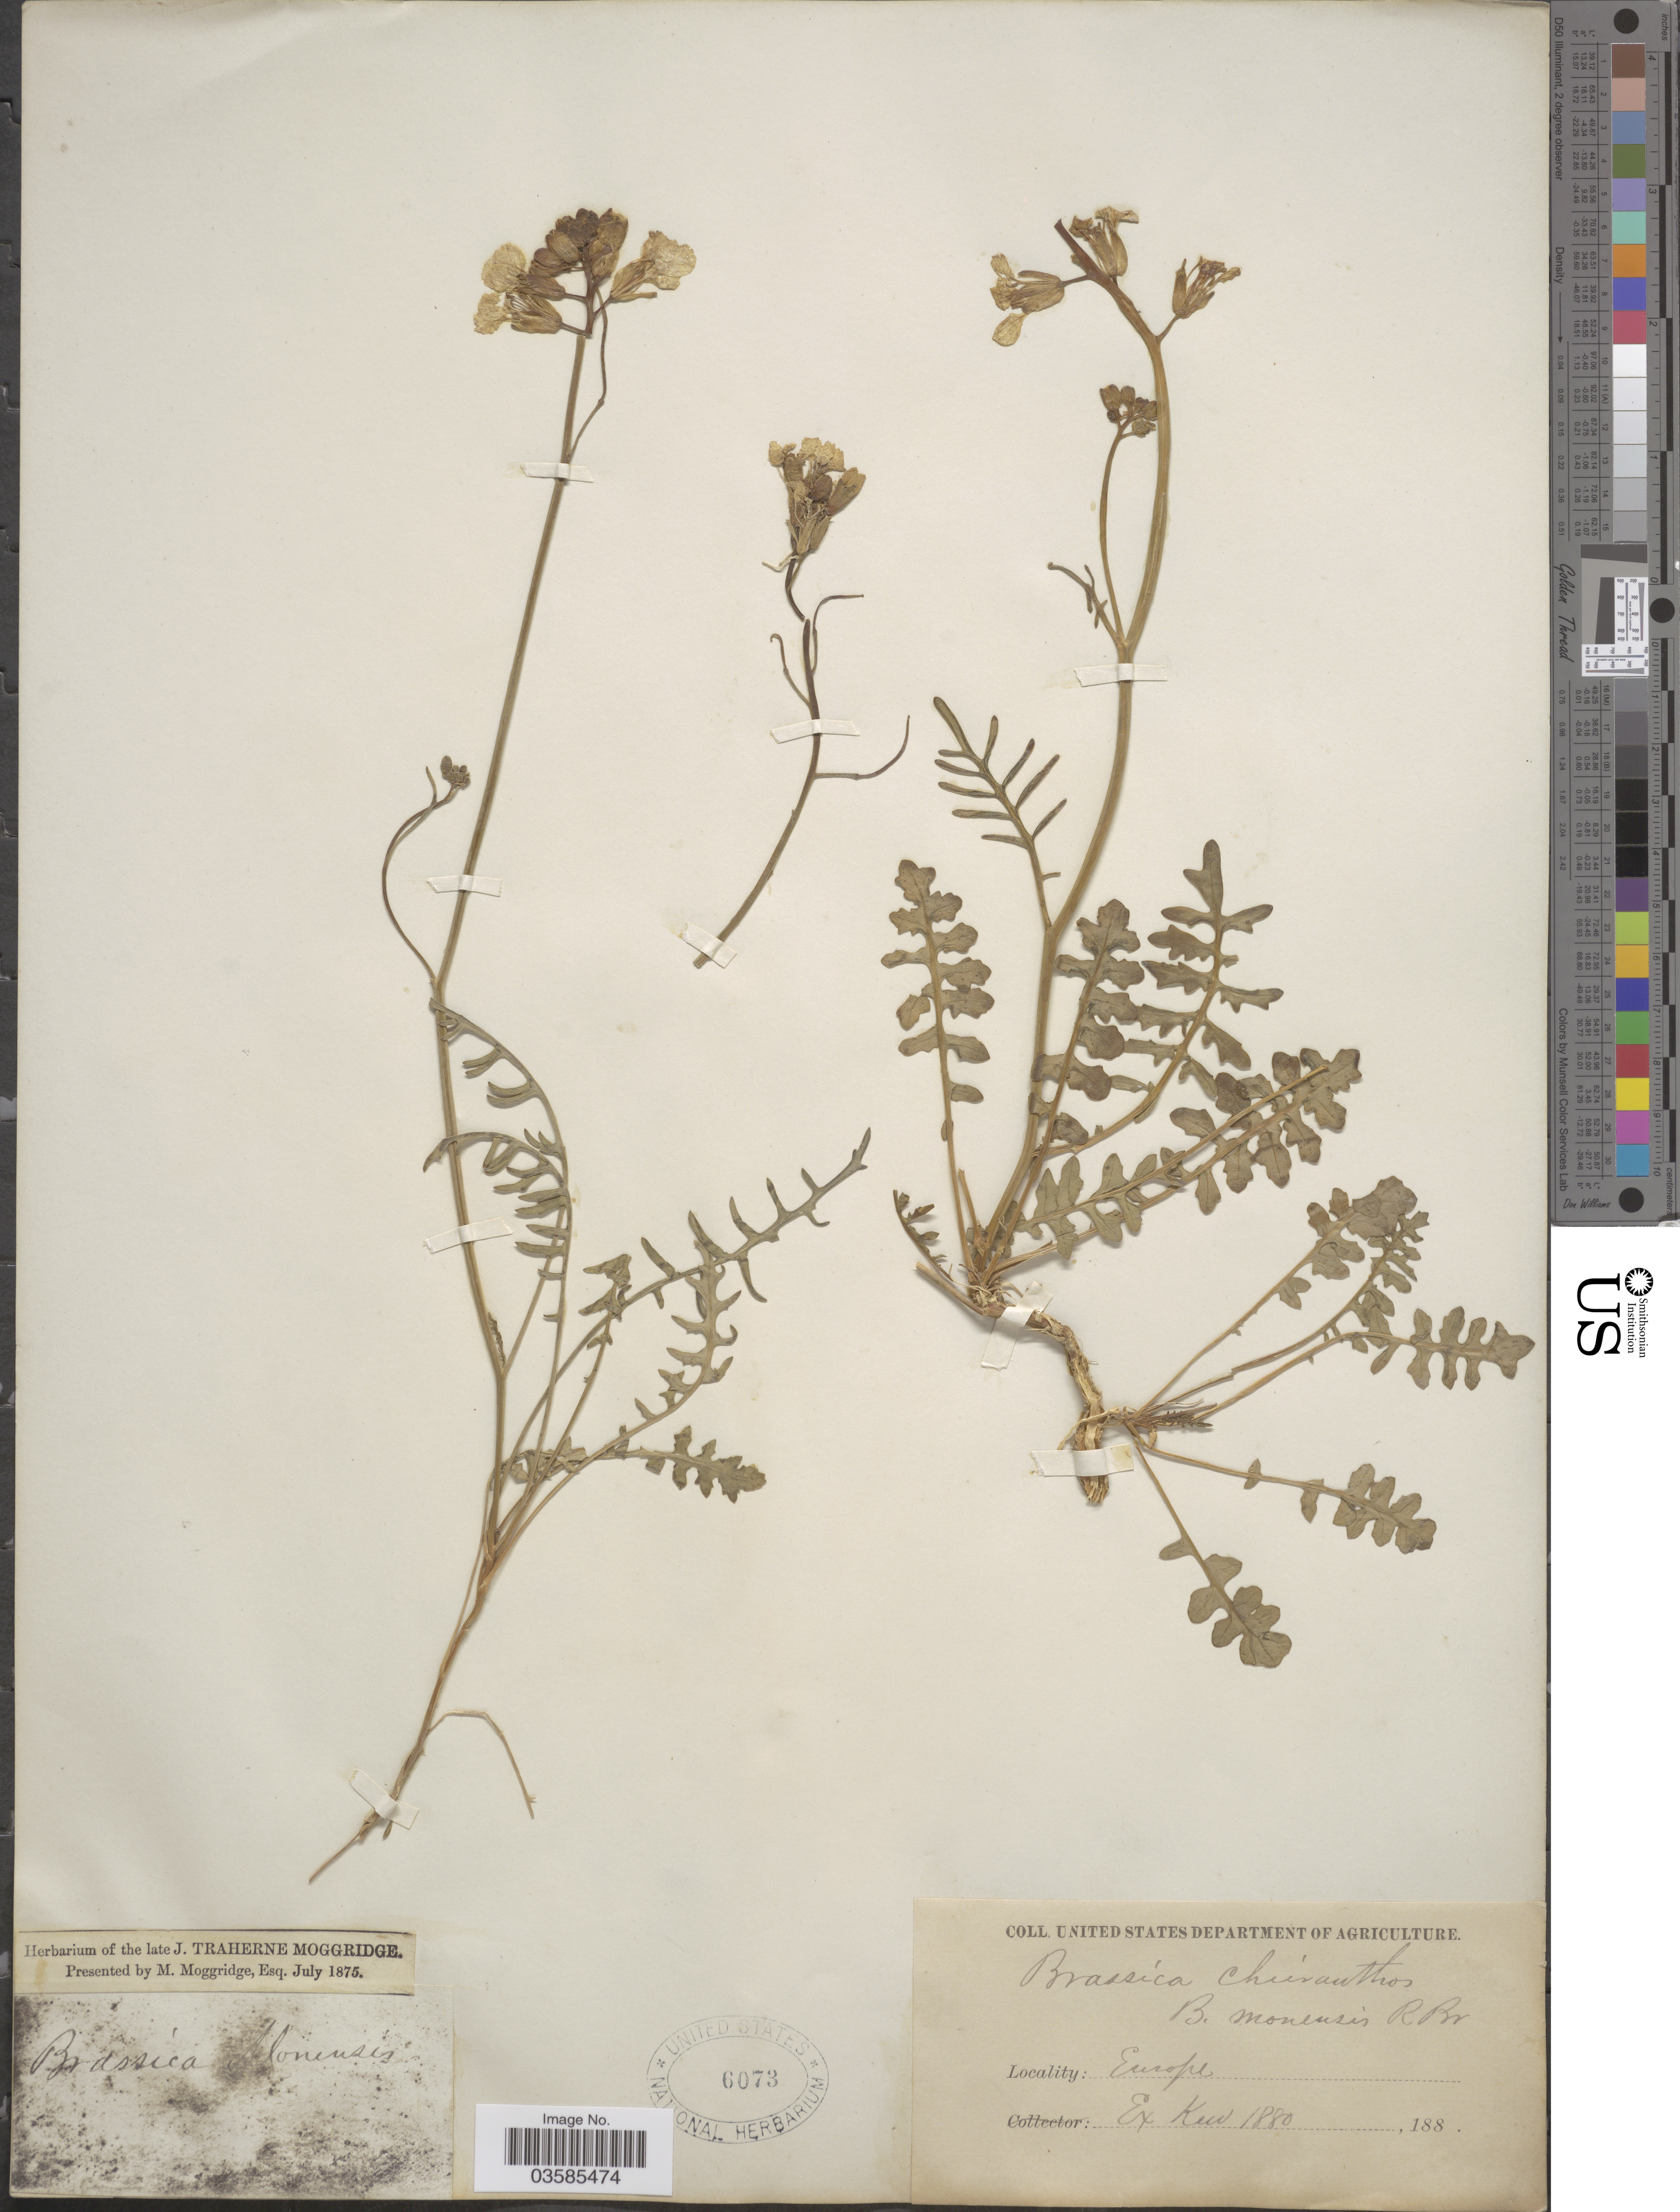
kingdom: Plantae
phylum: Tracheophyta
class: Magnoliopsida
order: Brassicales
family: Brassicaceae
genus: Brassica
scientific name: Brassica cheiranthos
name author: Vill.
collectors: ex Herb. Kew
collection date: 1880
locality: Europe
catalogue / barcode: US 6073